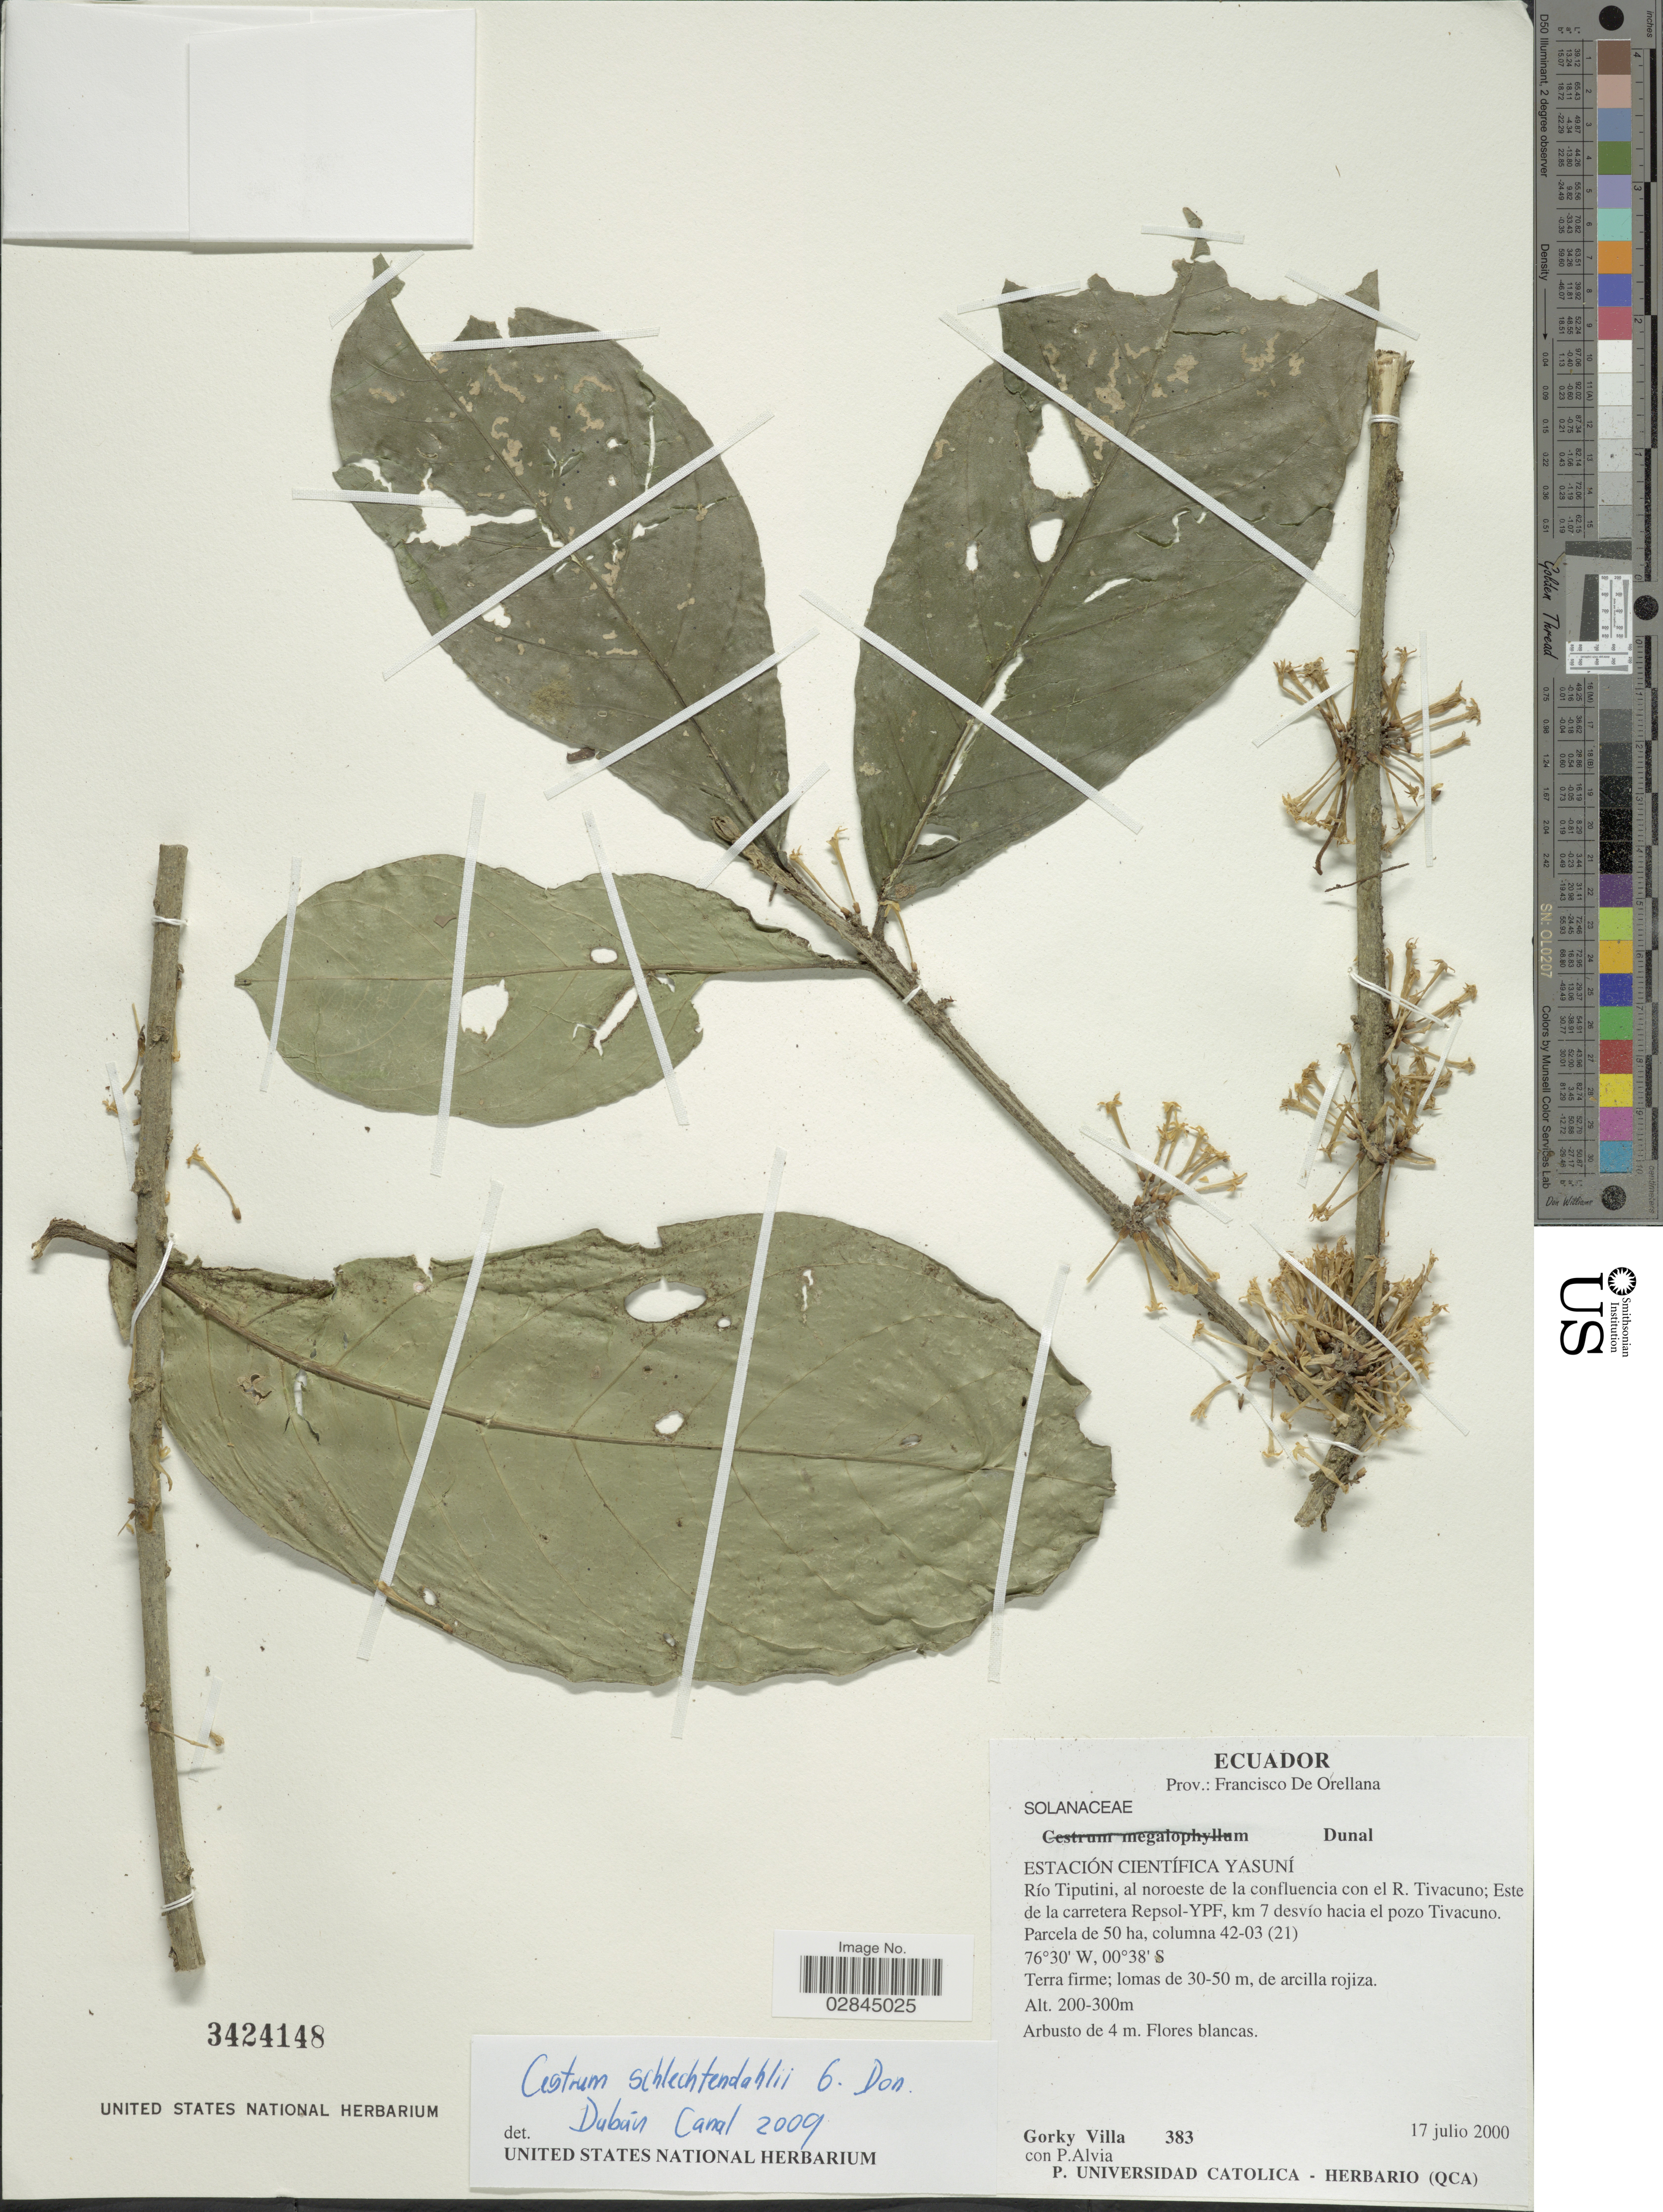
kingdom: Plantae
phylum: Tracheophyta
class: Magnoliopsida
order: Solanales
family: Solanaceae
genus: Cestrum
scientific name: Cestrum schlechtendahlii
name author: G. Don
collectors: G. Villa & P. Alvia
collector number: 383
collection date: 2000-07-17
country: Ecuador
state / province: Orellana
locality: Prov.: Francisco De Orellana. Estación Científica Yasuní. Río Tiputini, al noroeste de la confluencia con el R. Tivacuno; Este de la carretera Repsol-YPF, km 7 desvío hacia el pozo Tivacuno.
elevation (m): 200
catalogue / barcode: US 3424148